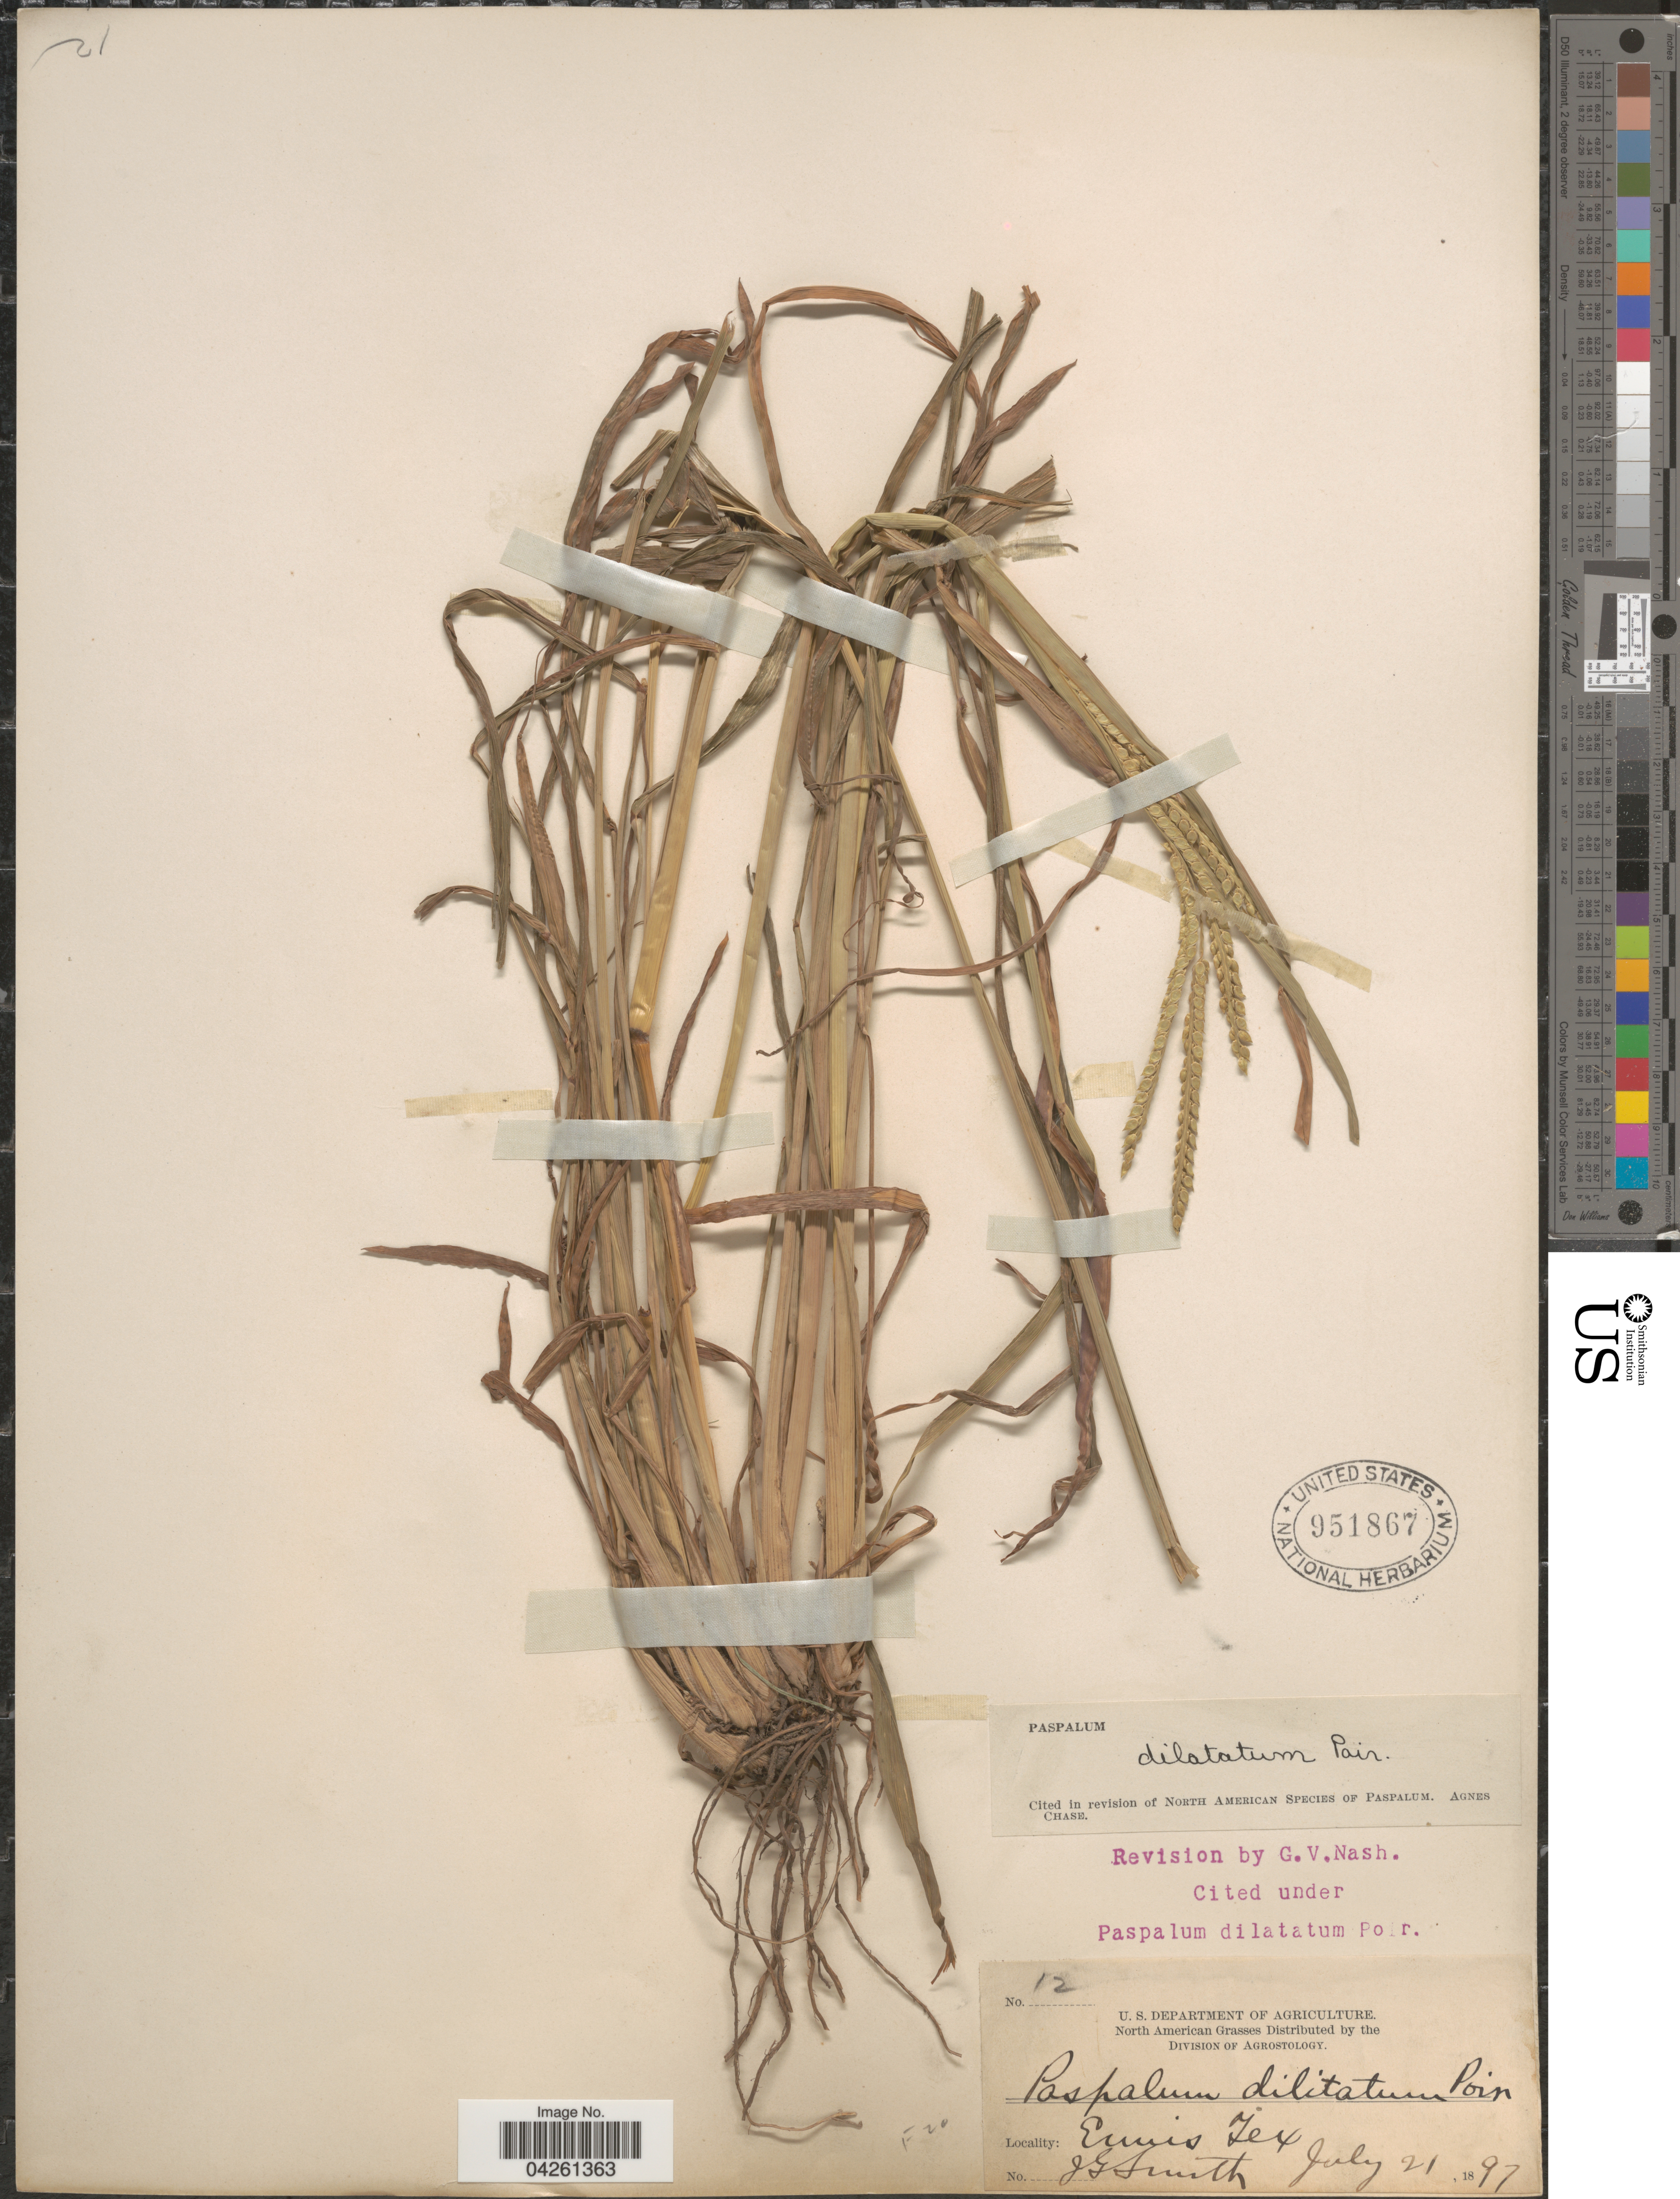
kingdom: Plantae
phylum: Tracheophyta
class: Liliopsida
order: Poales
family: Poaceae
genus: Paspalum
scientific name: Paspalum dilatatum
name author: Poir.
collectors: J. G. Smith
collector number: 12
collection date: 1897-07-21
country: United States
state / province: Texas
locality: Ennis.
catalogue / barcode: US 951867